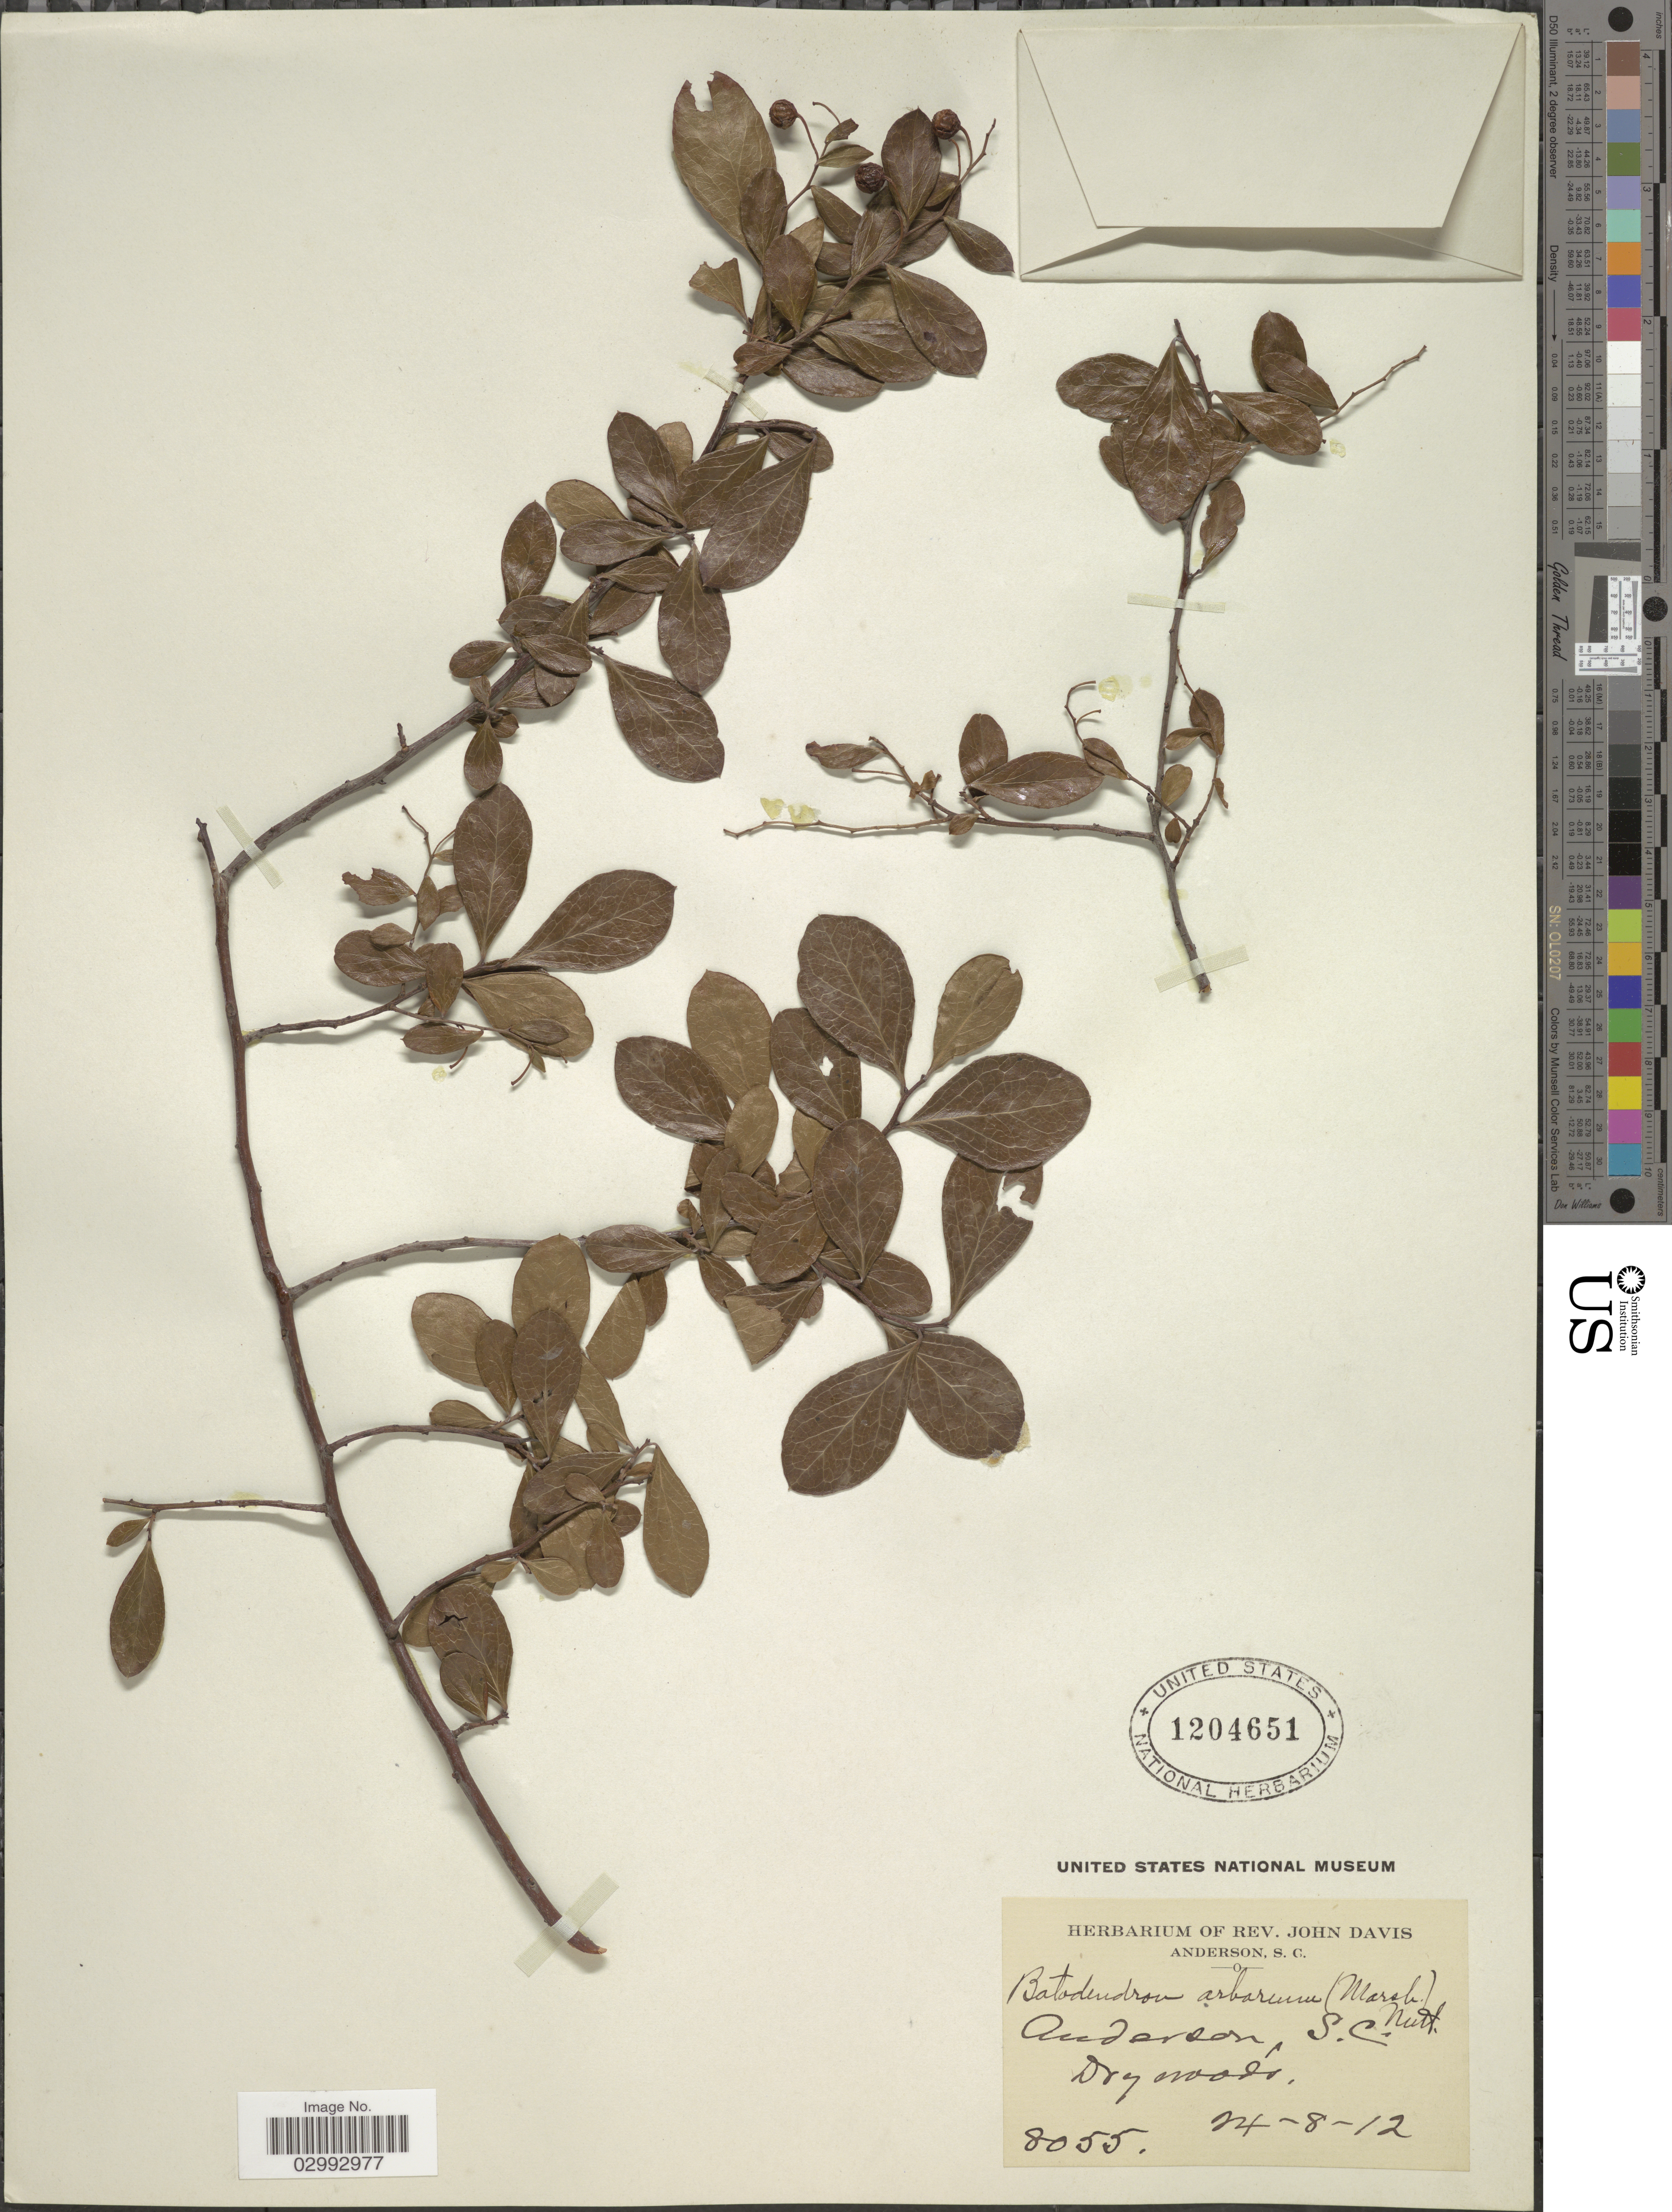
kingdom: Plantae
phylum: Tracheophyta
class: Magnoliopsida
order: Ericales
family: Ericaceae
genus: Batodendron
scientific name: Batodendron arboreum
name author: Nutt.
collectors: ex herb. Rev. John Davis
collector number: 8055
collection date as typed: Transcribed d/m/y: 24/8/12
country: United States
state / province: South Carolina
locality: Anderson, dry woods.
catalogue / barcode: US 1204651